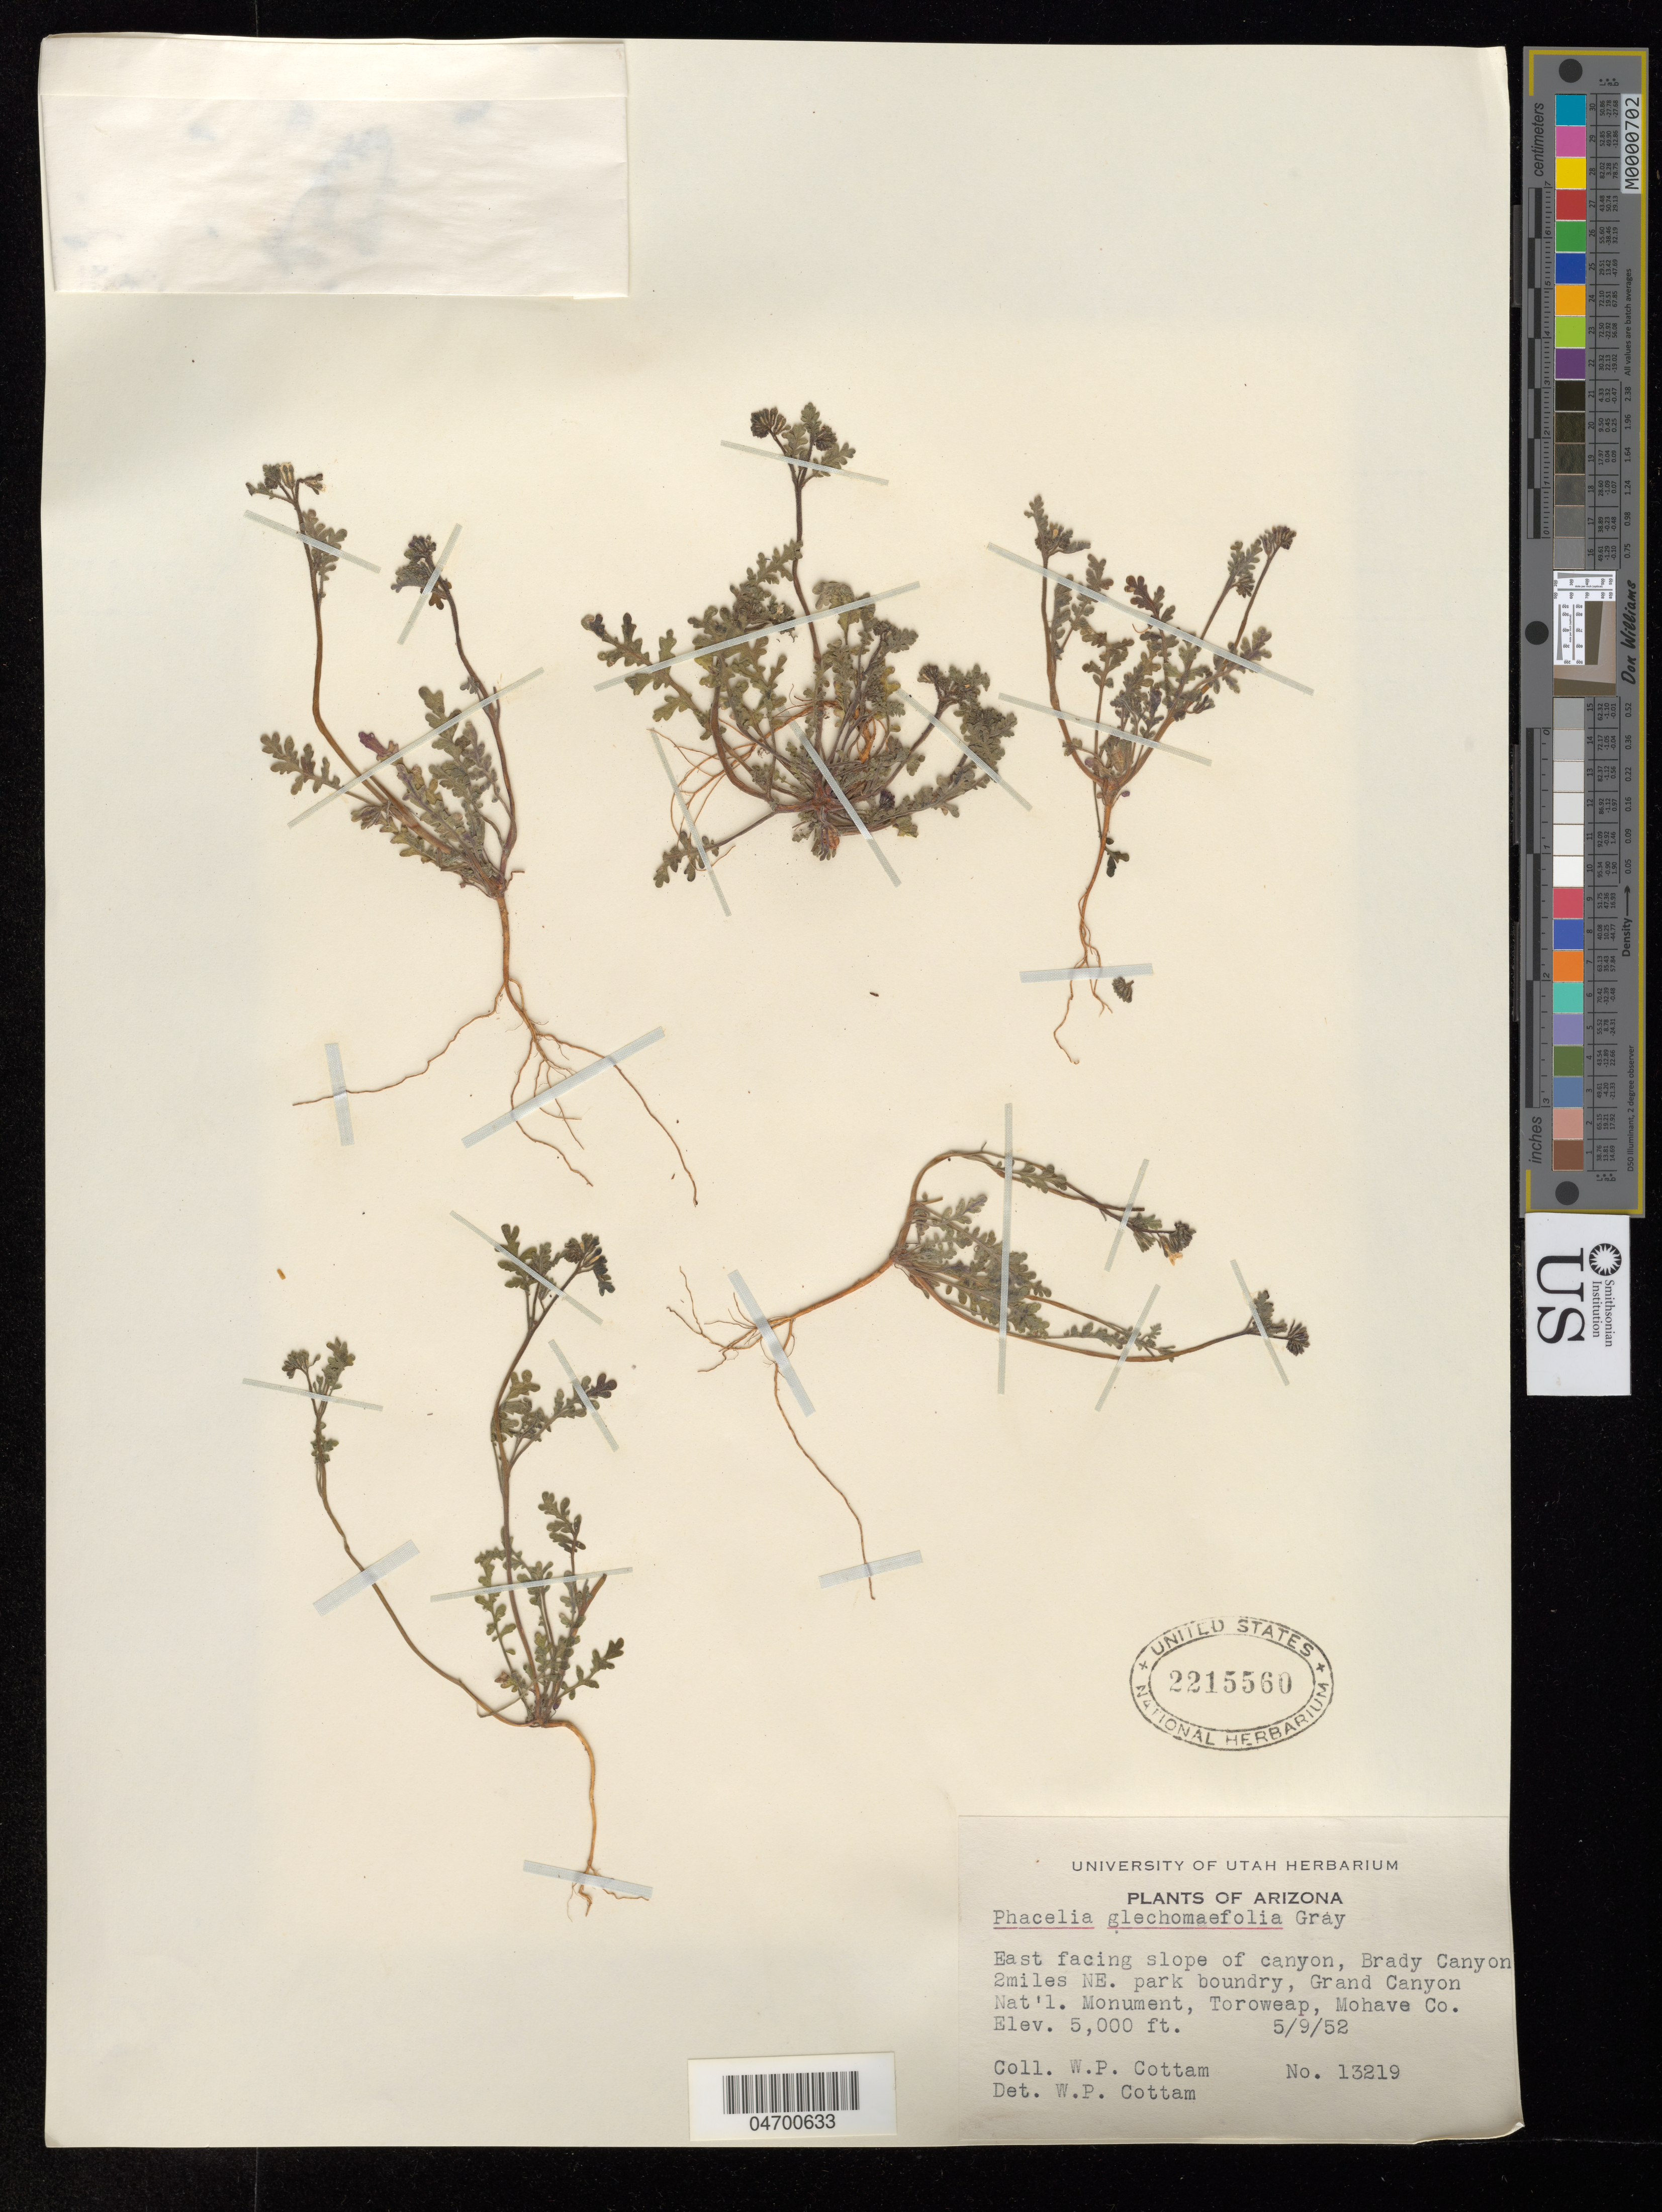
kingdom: Plantae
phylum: Tracheophyta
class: Magnoliopsida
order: Boraginales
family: Hydrophyllaceae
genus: Phacelia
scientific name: Phacelia glechomifolia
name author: A. Gray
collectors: W. Cottam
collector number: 13219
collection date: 1952-05-09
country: United States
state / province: Arizona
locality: East facing slope of canyon, Brady Canyon 2miles NE. park boundry, Grand Canyon Nat'l. Monument, Toroweap, Mohave Co.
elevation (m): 1524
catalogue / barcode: US 2215560